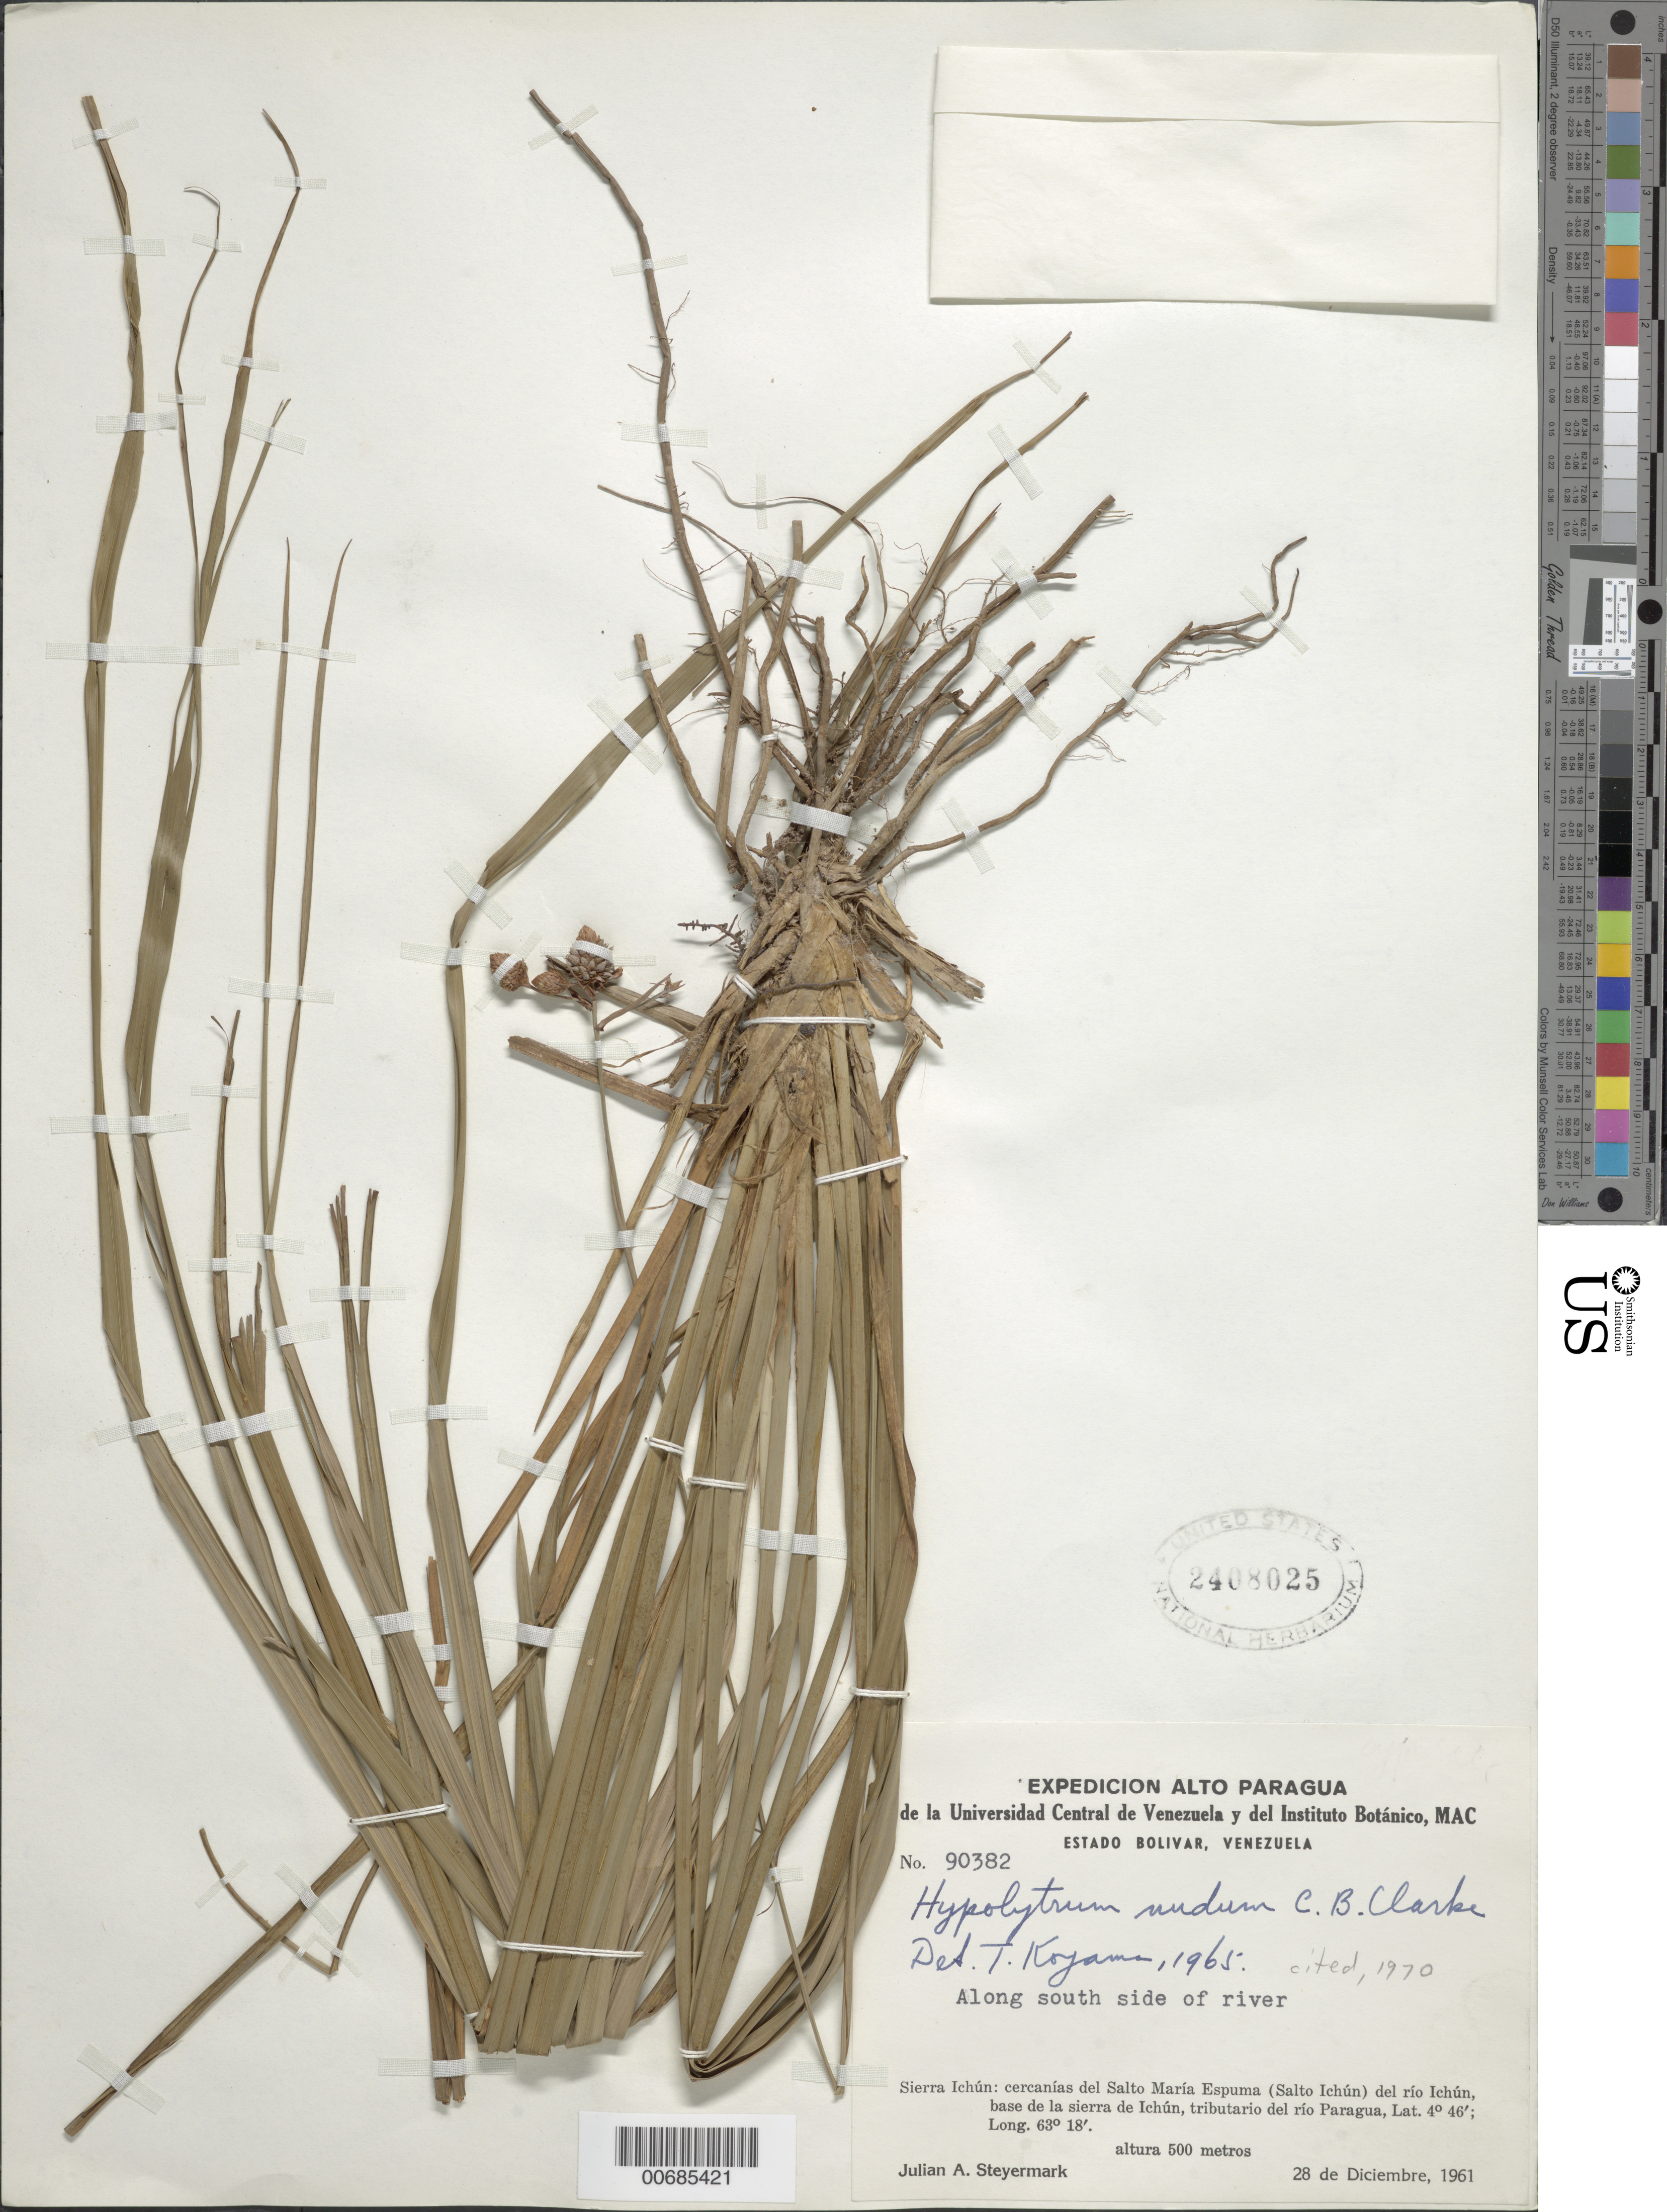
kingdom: Plantae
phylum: Tracheophyta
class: Liliopsida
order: Poales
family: Cyperaceae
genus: Hypolytrum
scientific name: Hypolytrum nudum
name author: C.B. Clarke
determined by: Koyama, Tetsuo M.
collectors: J. Steyermark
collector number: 90382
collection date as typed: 28-Dec-61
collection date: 1961-12-28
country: Venezuela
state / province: Bolívar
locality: Sierra Ichún: cercanías del Salto María Espuma (Salto Ichún) del Río Ichún (tributary of río Paragua), base de la sierra de Ichún; Along south side of river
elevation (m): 500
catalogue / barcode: US 2408025